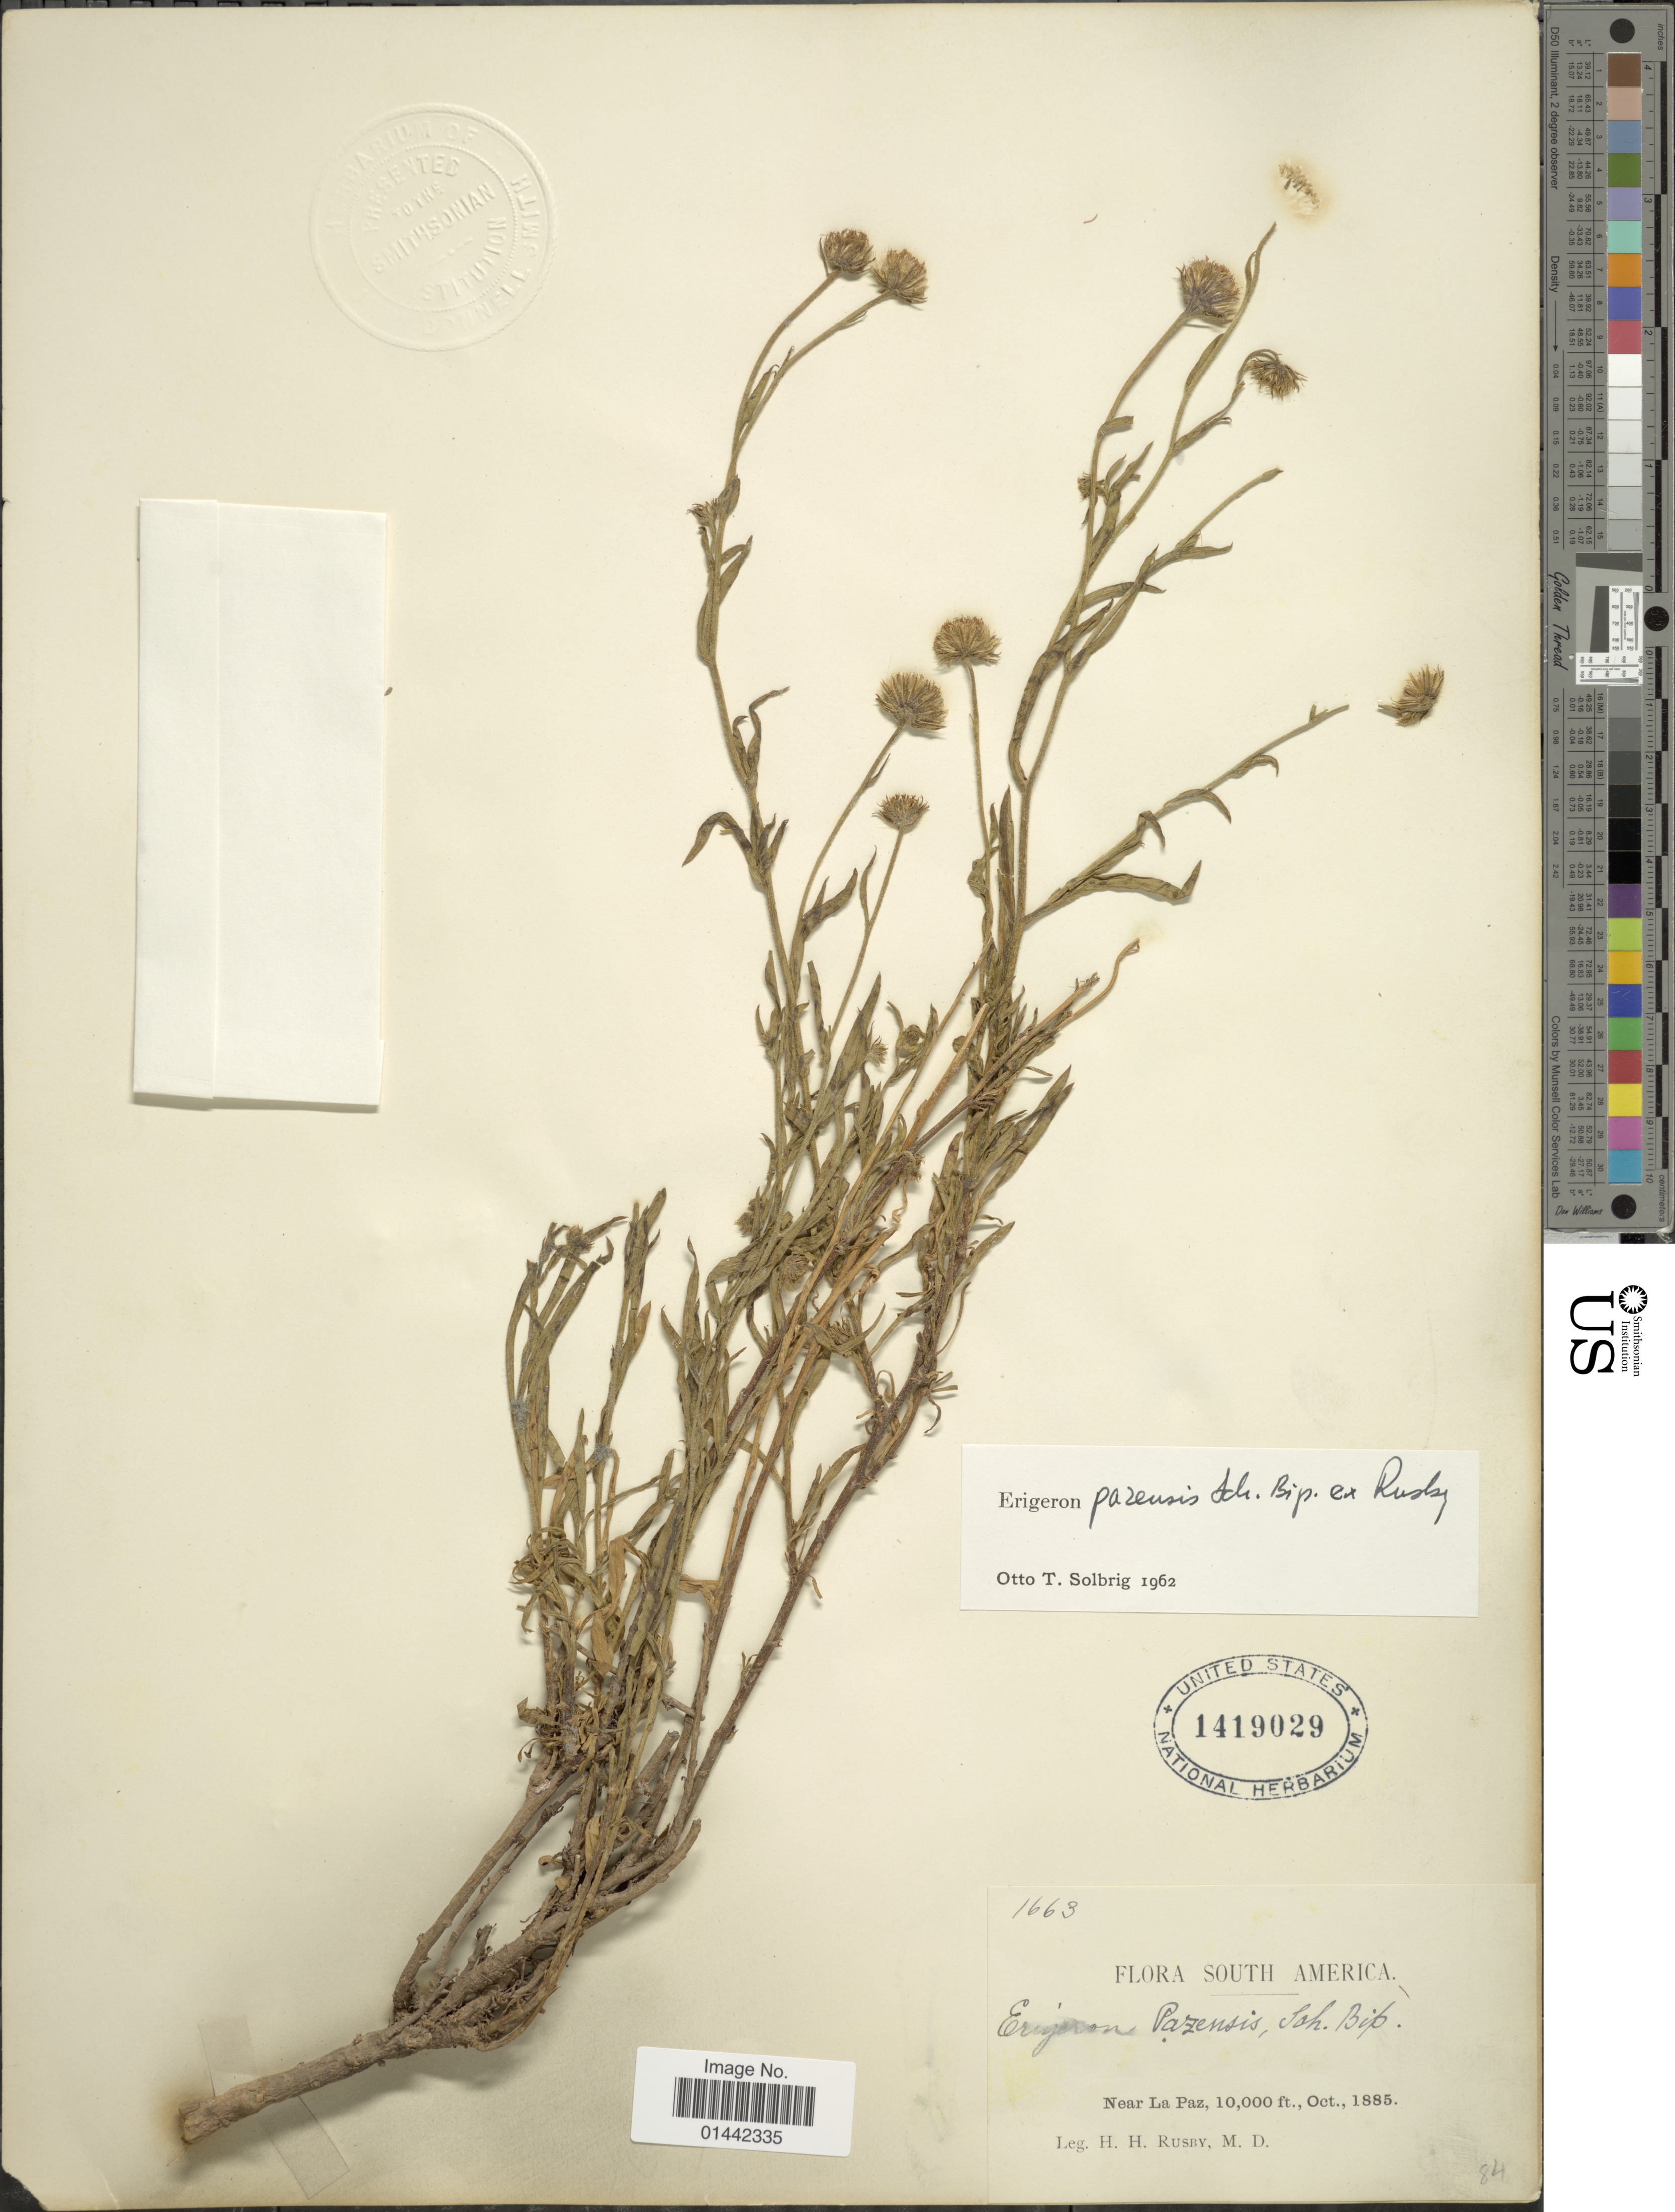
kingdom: Plantae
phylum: Tracheophyta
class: Magnoliopsida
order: Asterales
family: Asteraceae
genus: Erigeron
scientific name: Erigeron pazensis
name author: Sch. Bip. ex Rusby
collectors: H. H. Rusby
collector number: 1663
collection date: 1885-10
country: Bolivia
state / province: La Paz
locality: Near La Paz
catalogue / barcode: US 1419029